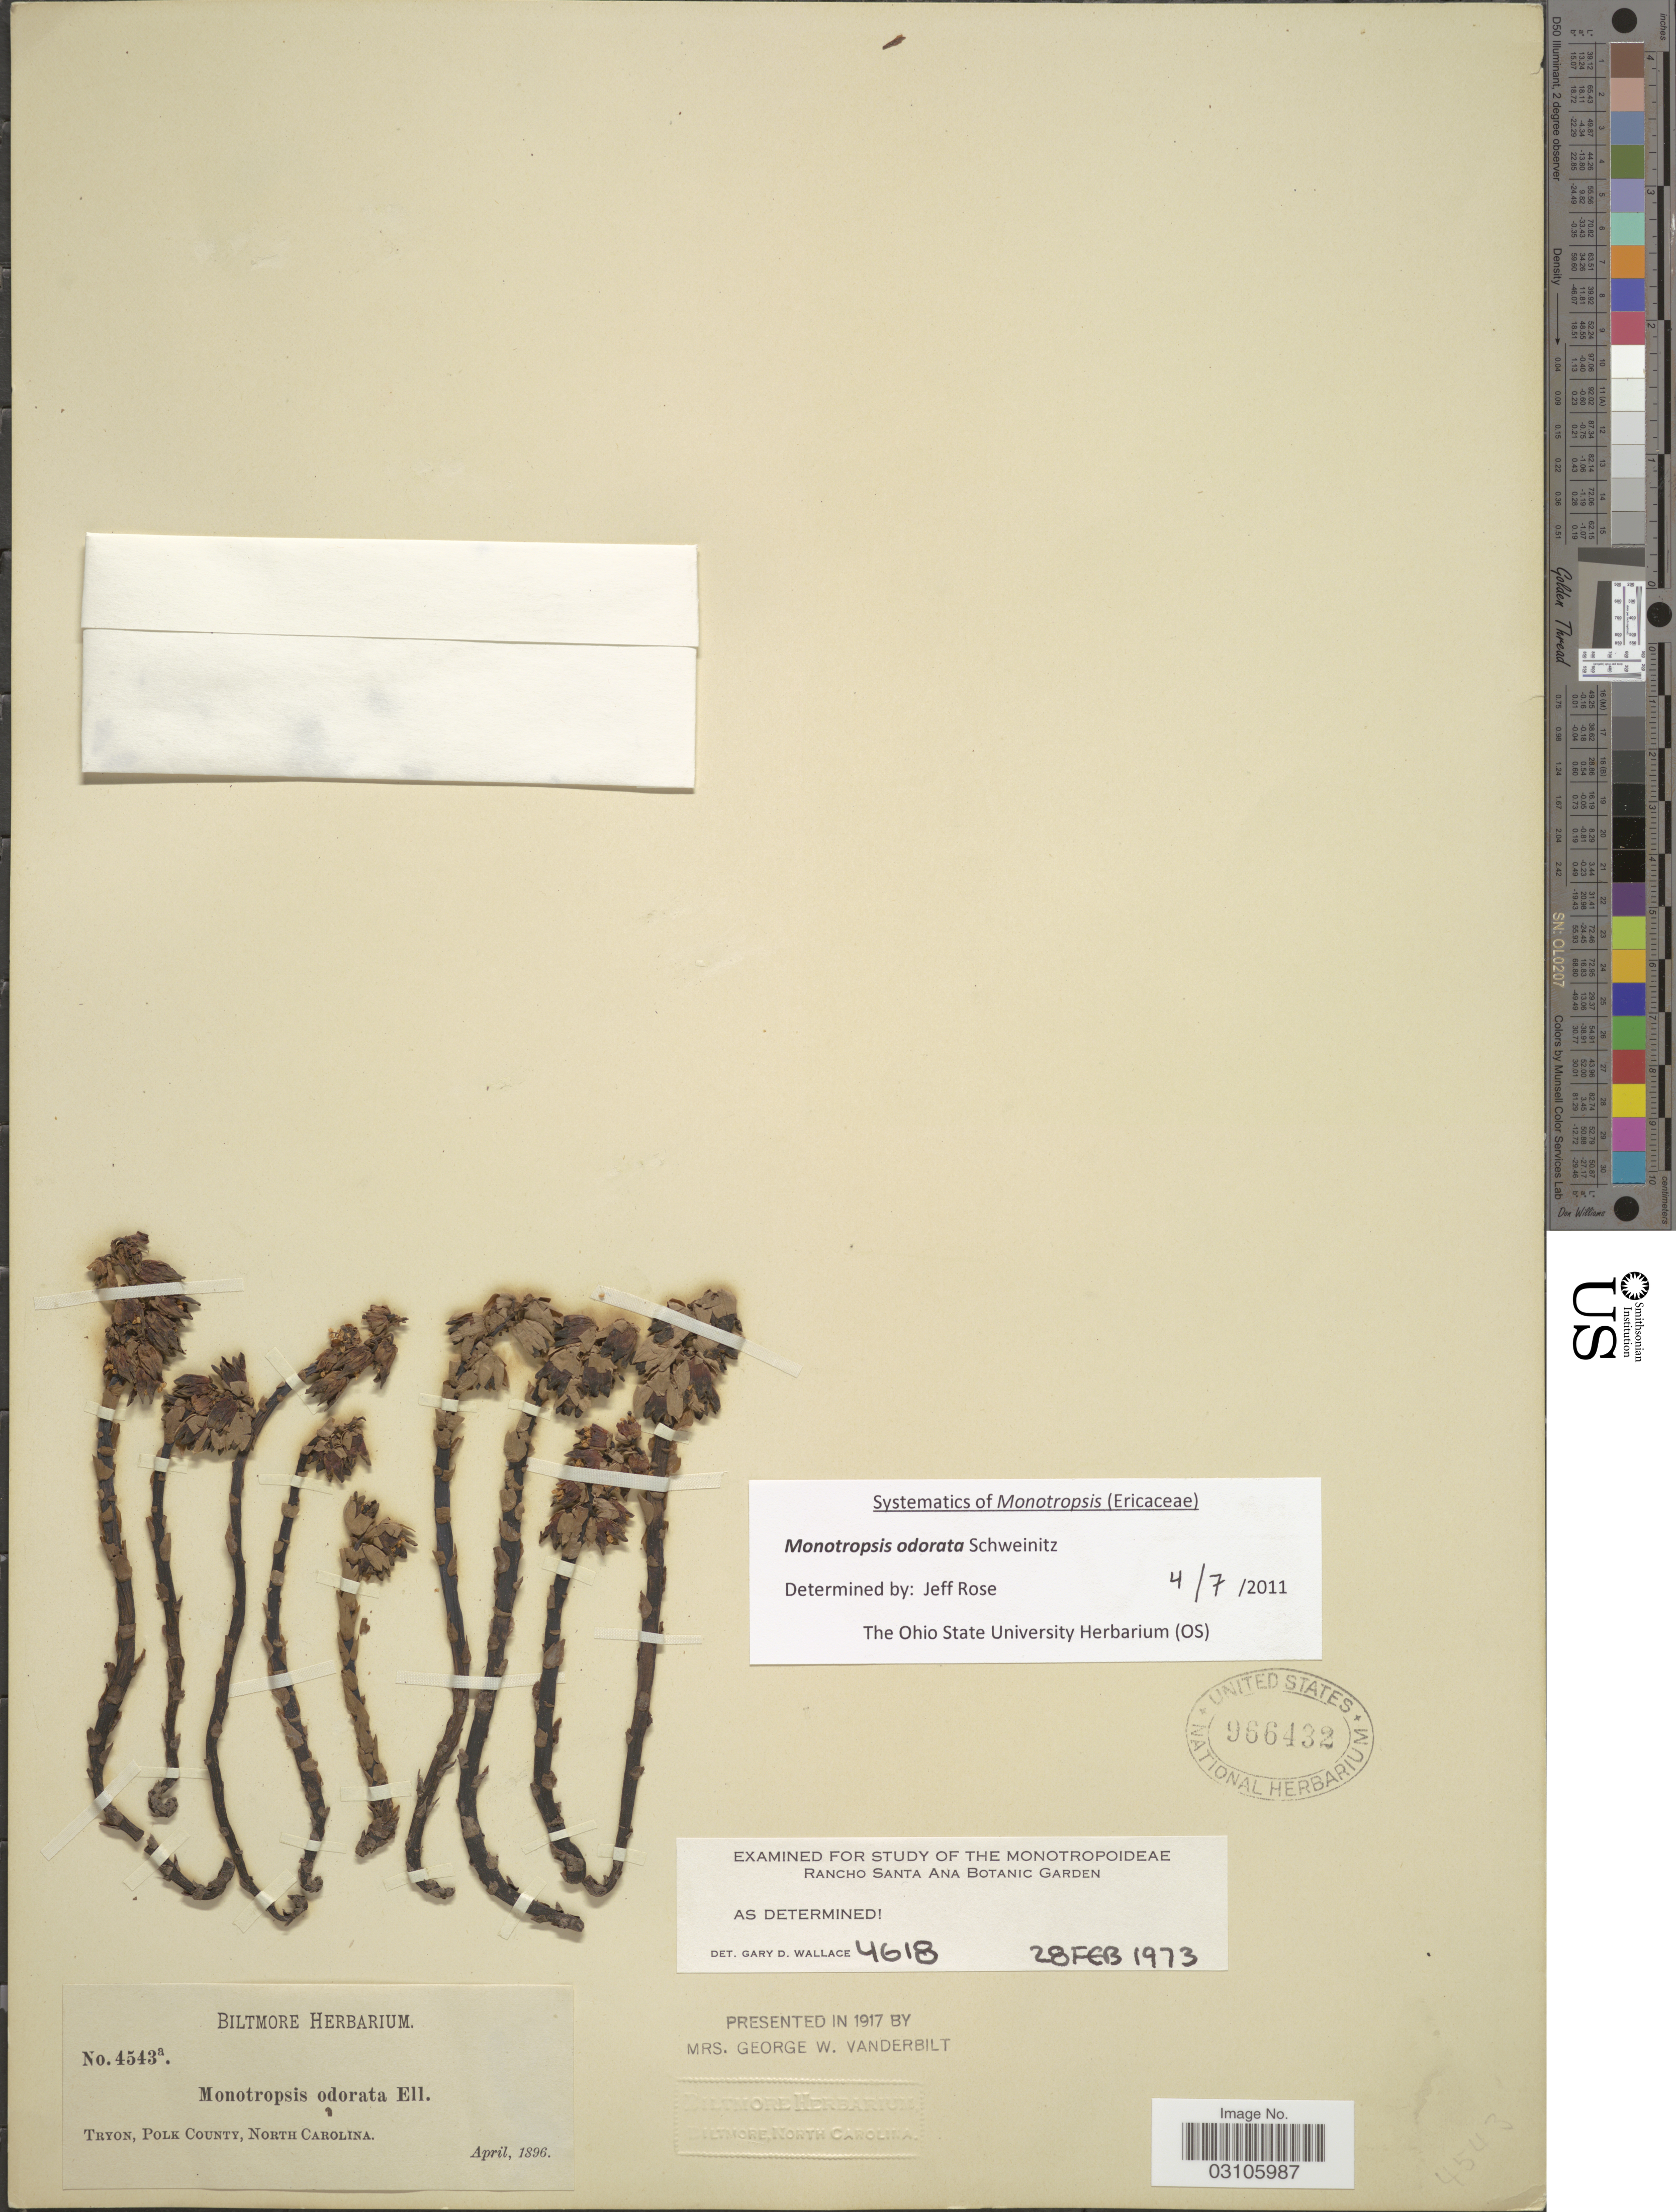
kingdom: Plantae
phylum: Tracheophyta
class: Magnoliopsida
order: Ericales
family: Ericaceae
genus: Monotropsis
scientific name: Monotropsis odorata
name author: Schwein. ex Elliott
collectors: ex herb. Biltmore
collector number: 4543a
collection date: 1896-04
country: United States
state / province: North Carolina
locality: Tryon, Polk County.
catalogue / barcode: US 966432